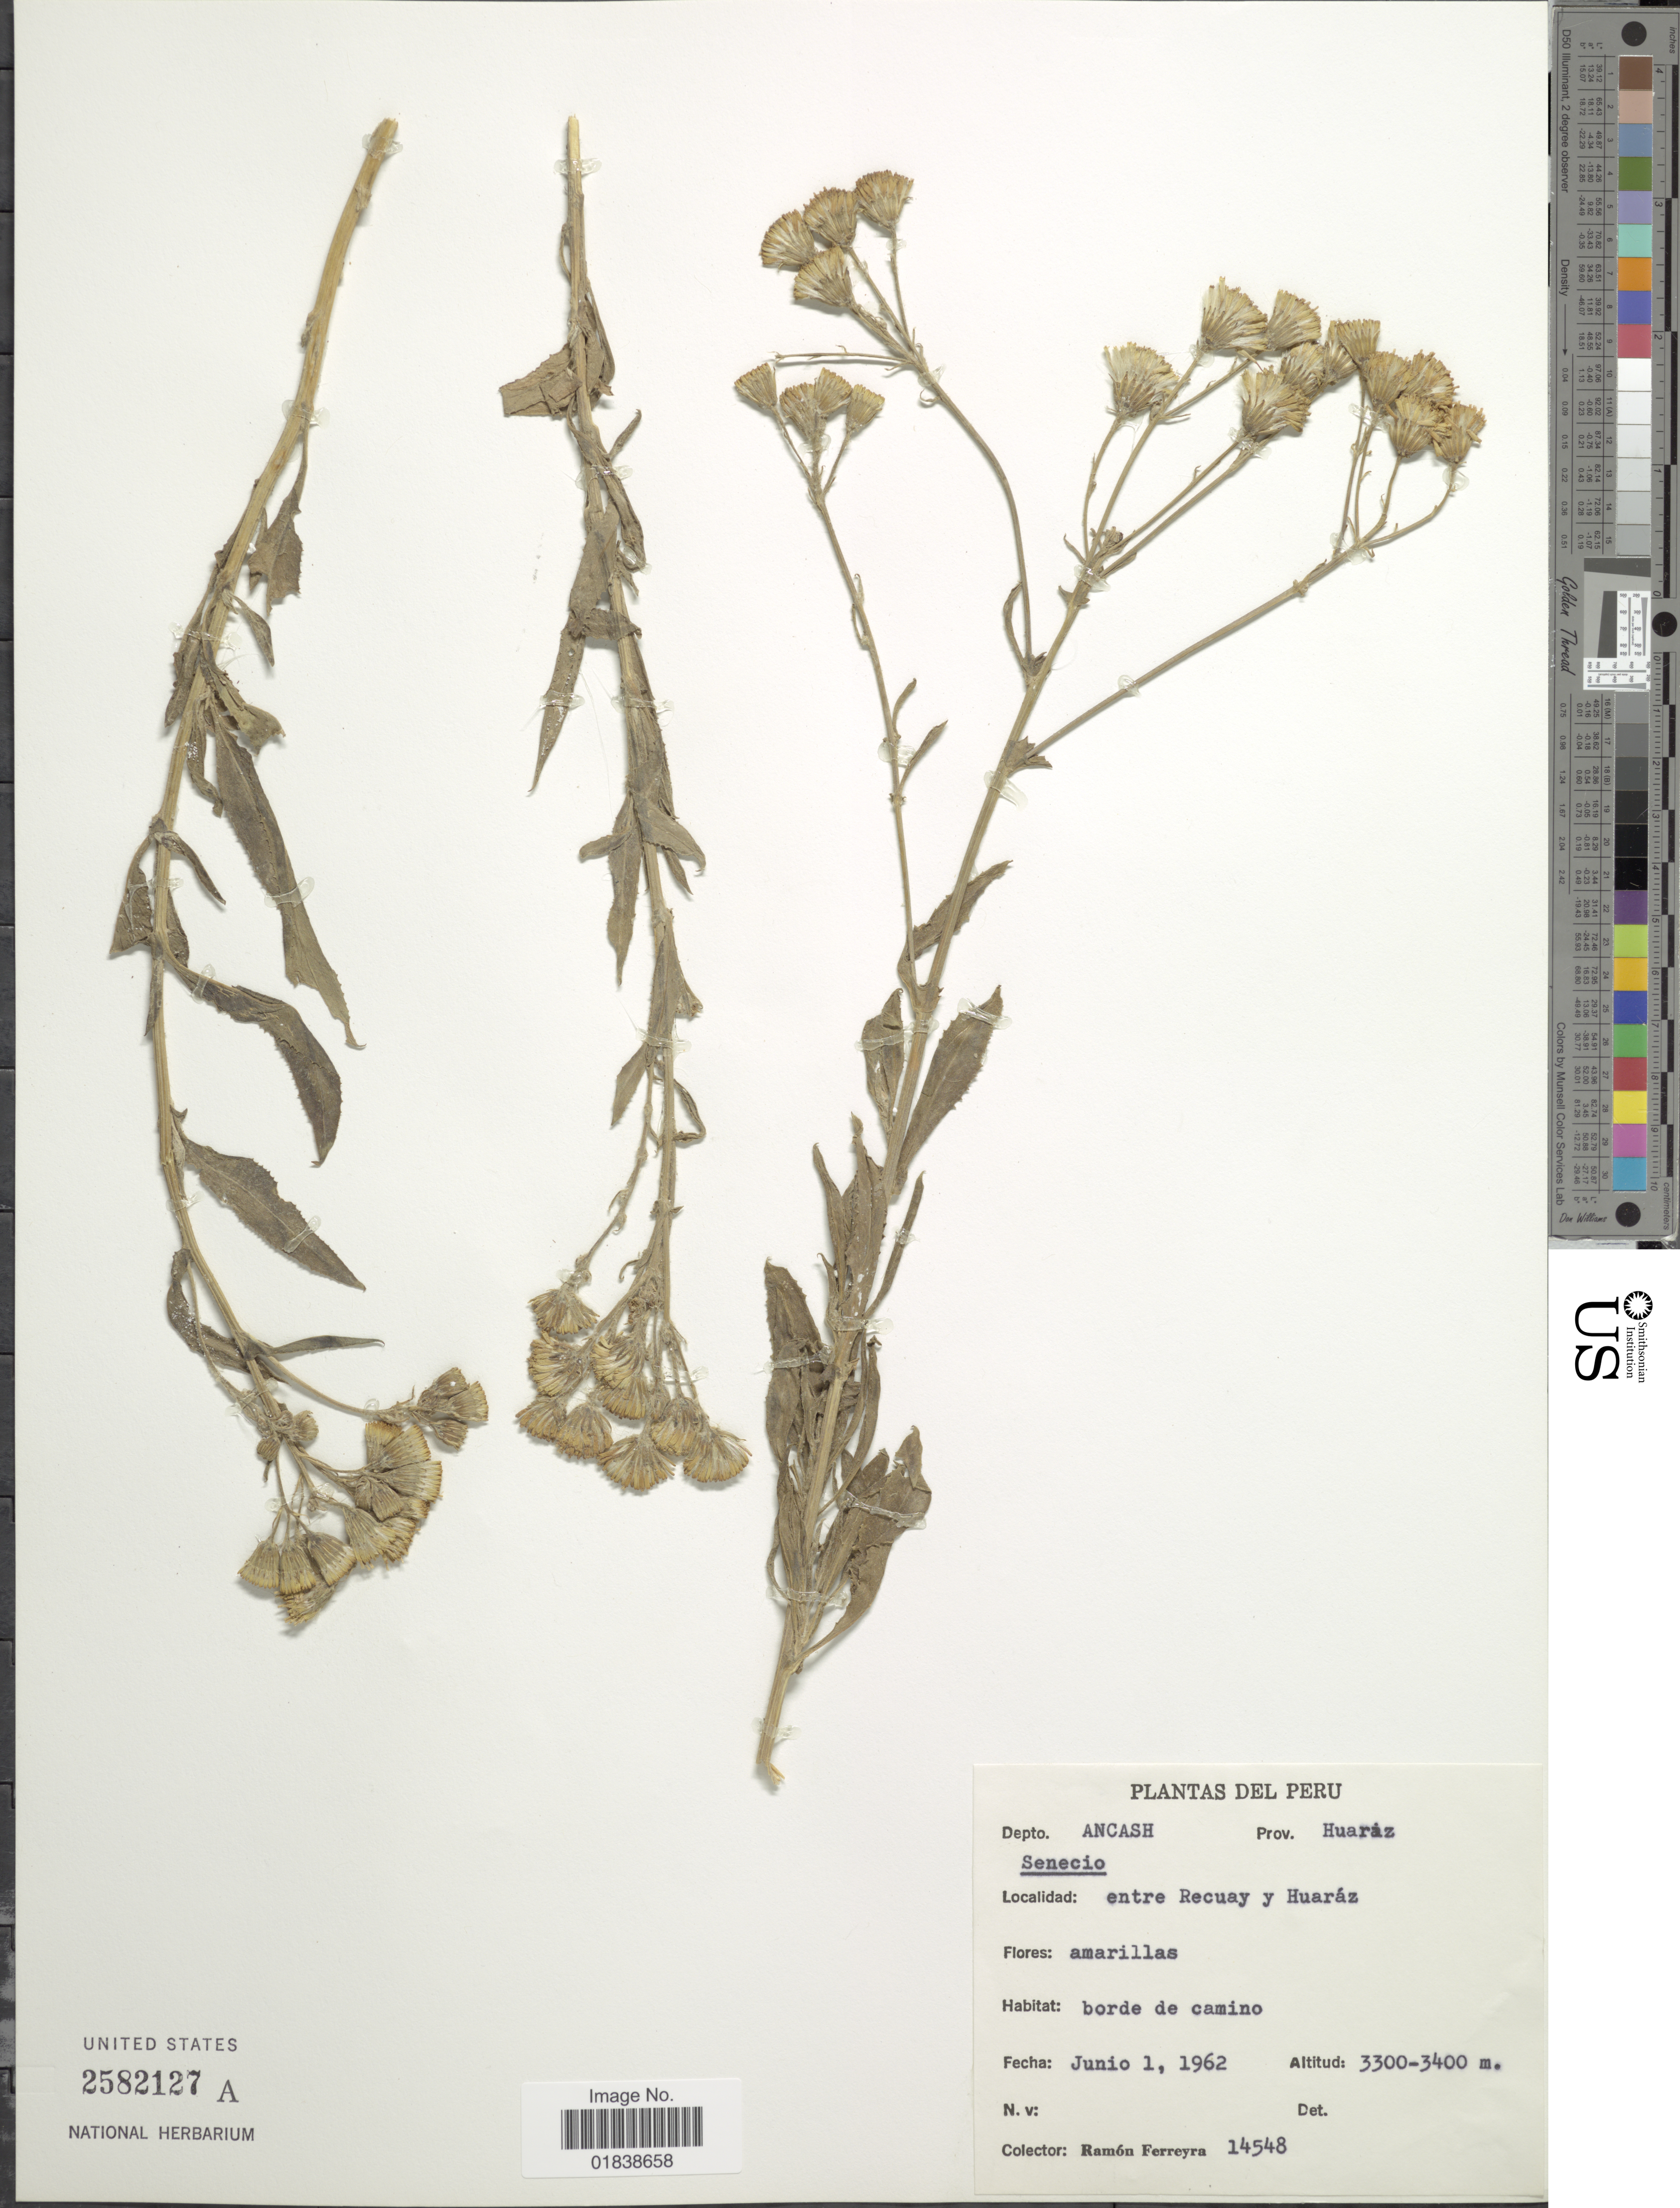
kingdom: Plantae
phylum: Tracheophyta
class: Magnoliopsida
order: Asterales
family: Asteraceae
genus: Senecio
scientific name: Senecio sp.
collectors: R. A. Ferreyra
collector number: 14548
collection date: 1962-06-01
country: Peru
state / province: Ancash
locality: Prov. Huaraz, entre Recuay y Huaraz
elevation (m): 3300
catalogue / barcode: US 2582127A